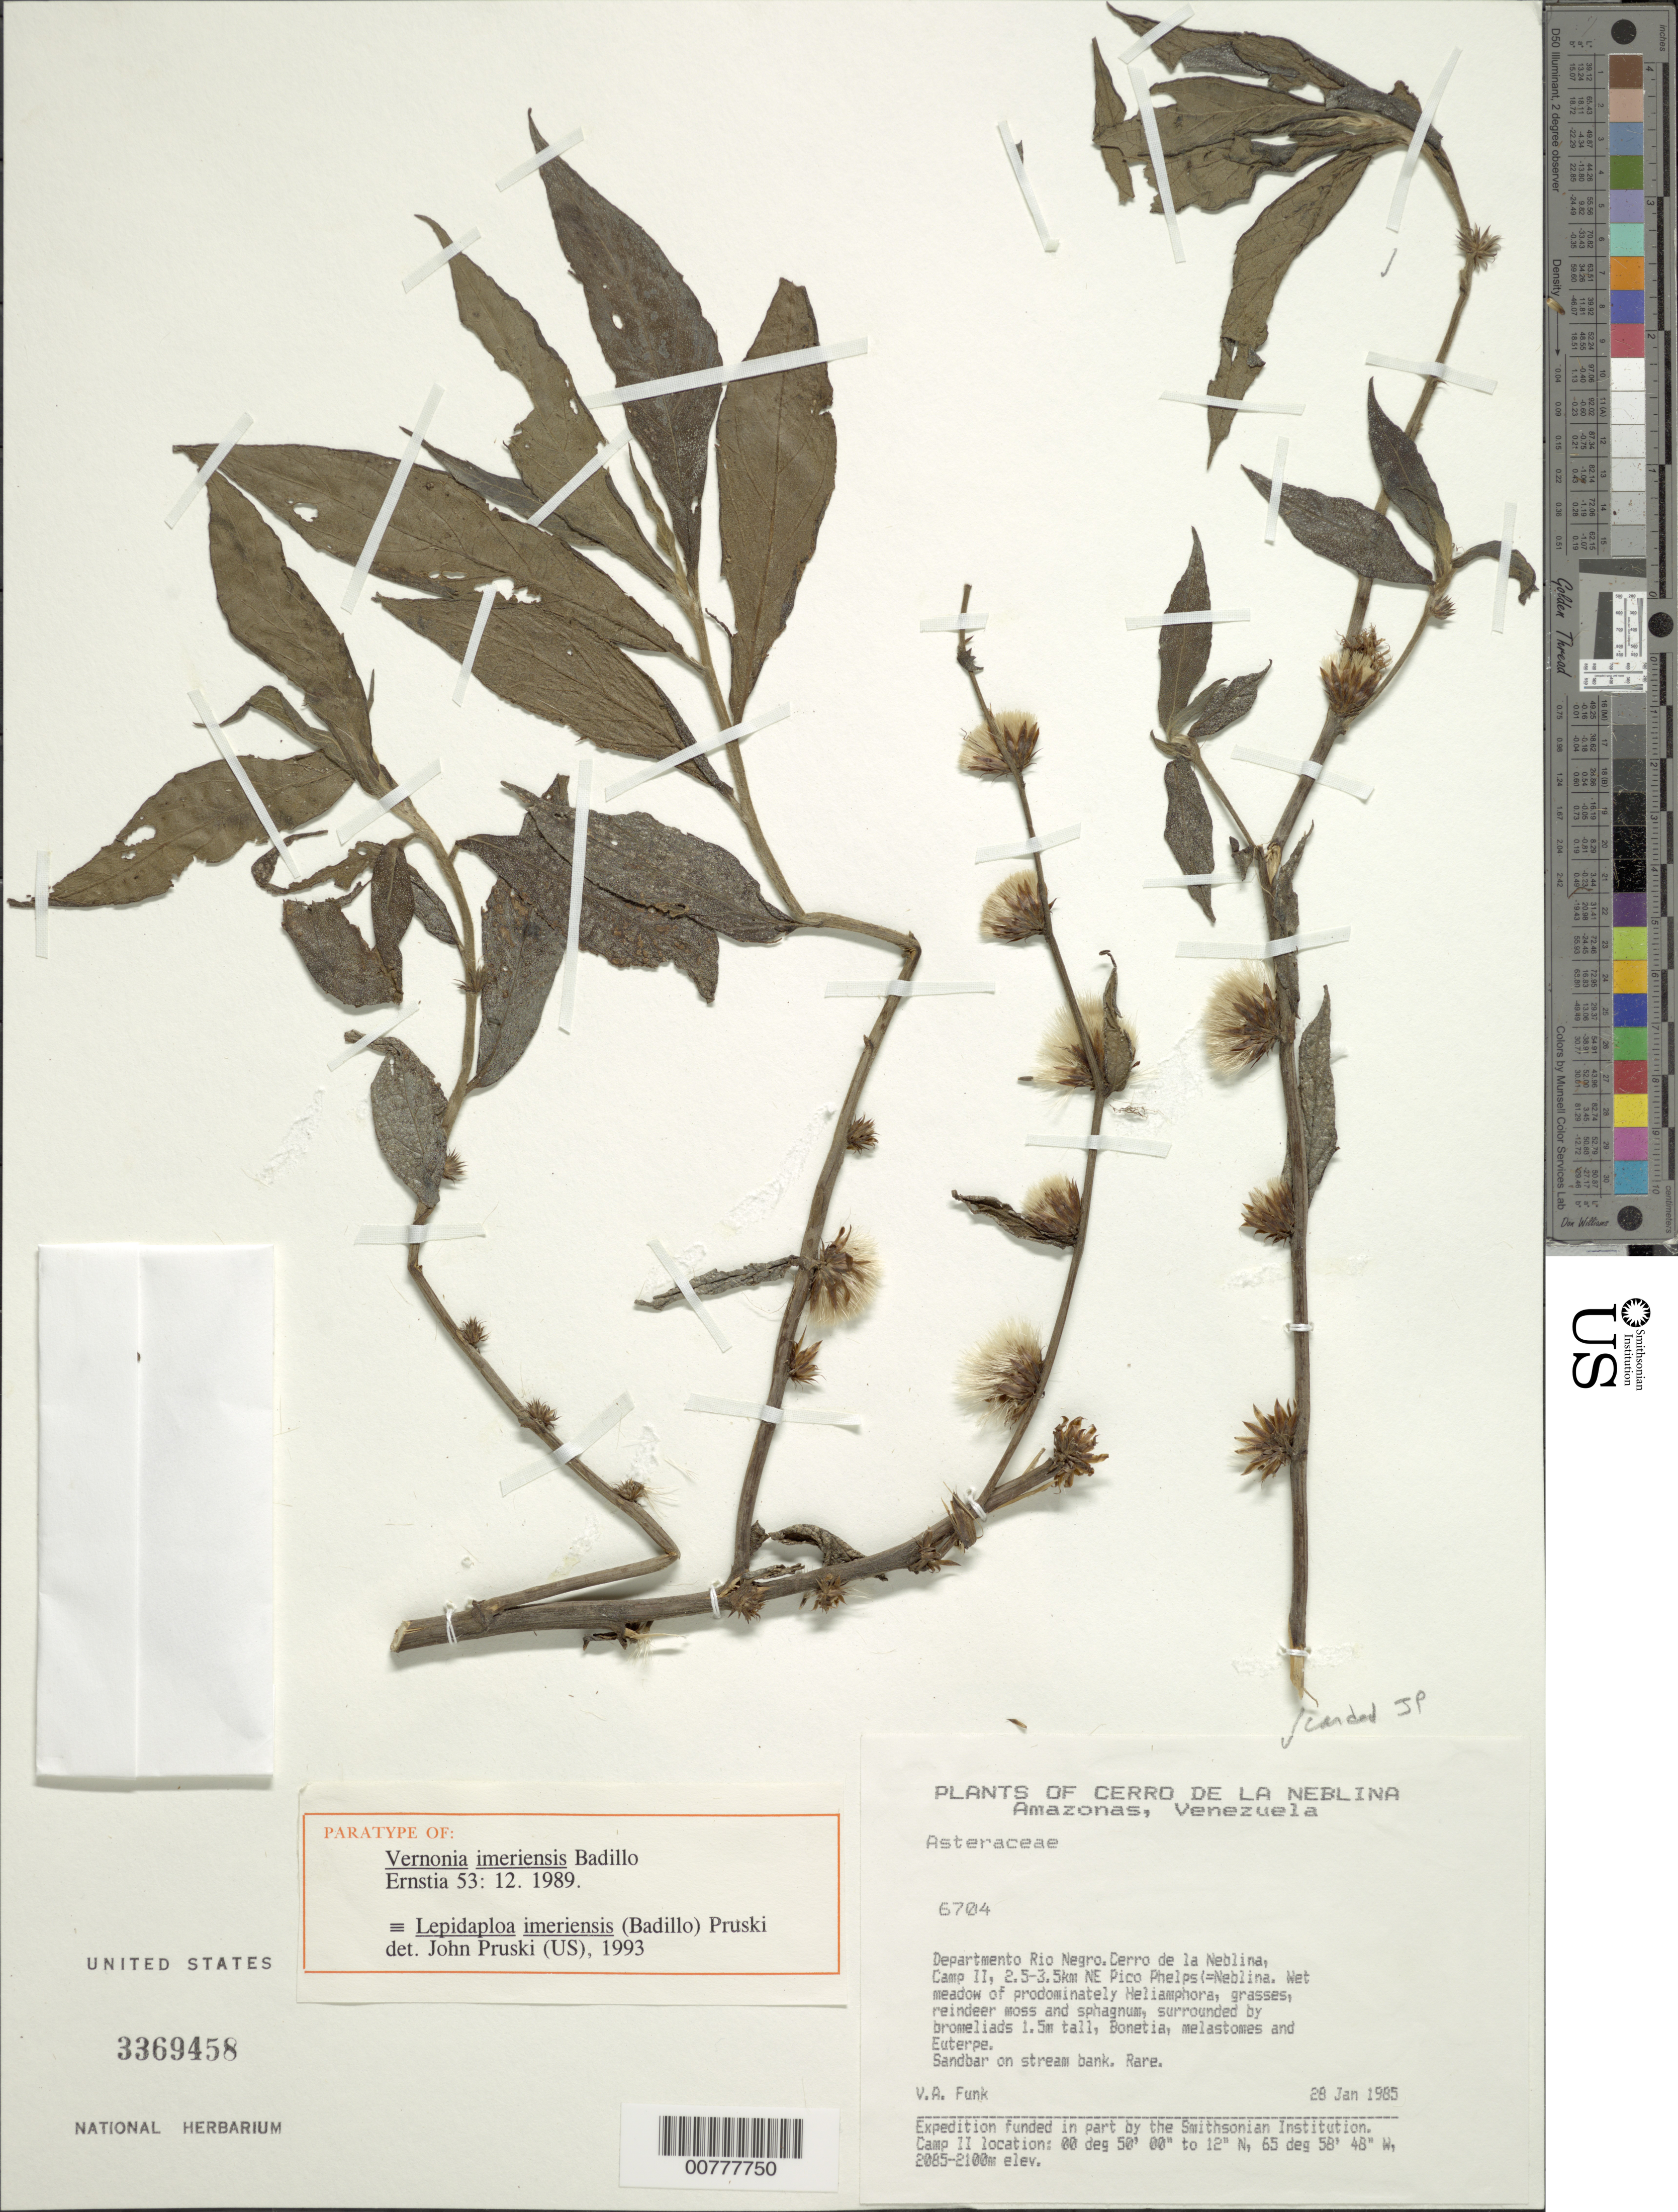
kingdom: Plantae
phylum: Tracheophyta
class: Magnoliopsida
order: Asterales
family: Asteraceae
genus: Lepidaploa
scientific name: Lepidaploa imeriensis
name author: (V.M. Badillo) Pruski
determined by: Pruski, J. F.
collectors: V. Funk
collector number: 6704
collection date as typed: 28-Jan-85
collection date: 1985-01-28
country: Venezuela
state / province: Amazonas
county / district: Río Negro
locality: Cerro de la Neblina, Camp II 2.5-3.5 km NE Pico Phelps (=Neblina)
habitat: Sandbank on stream bank. Wet meadow w/ Heliamphora, grasses and sphagnum surrounded by bromeliads 1.5m, Bonetia, melastomes and Euterpe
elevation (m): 2085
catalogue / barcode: US 3369458